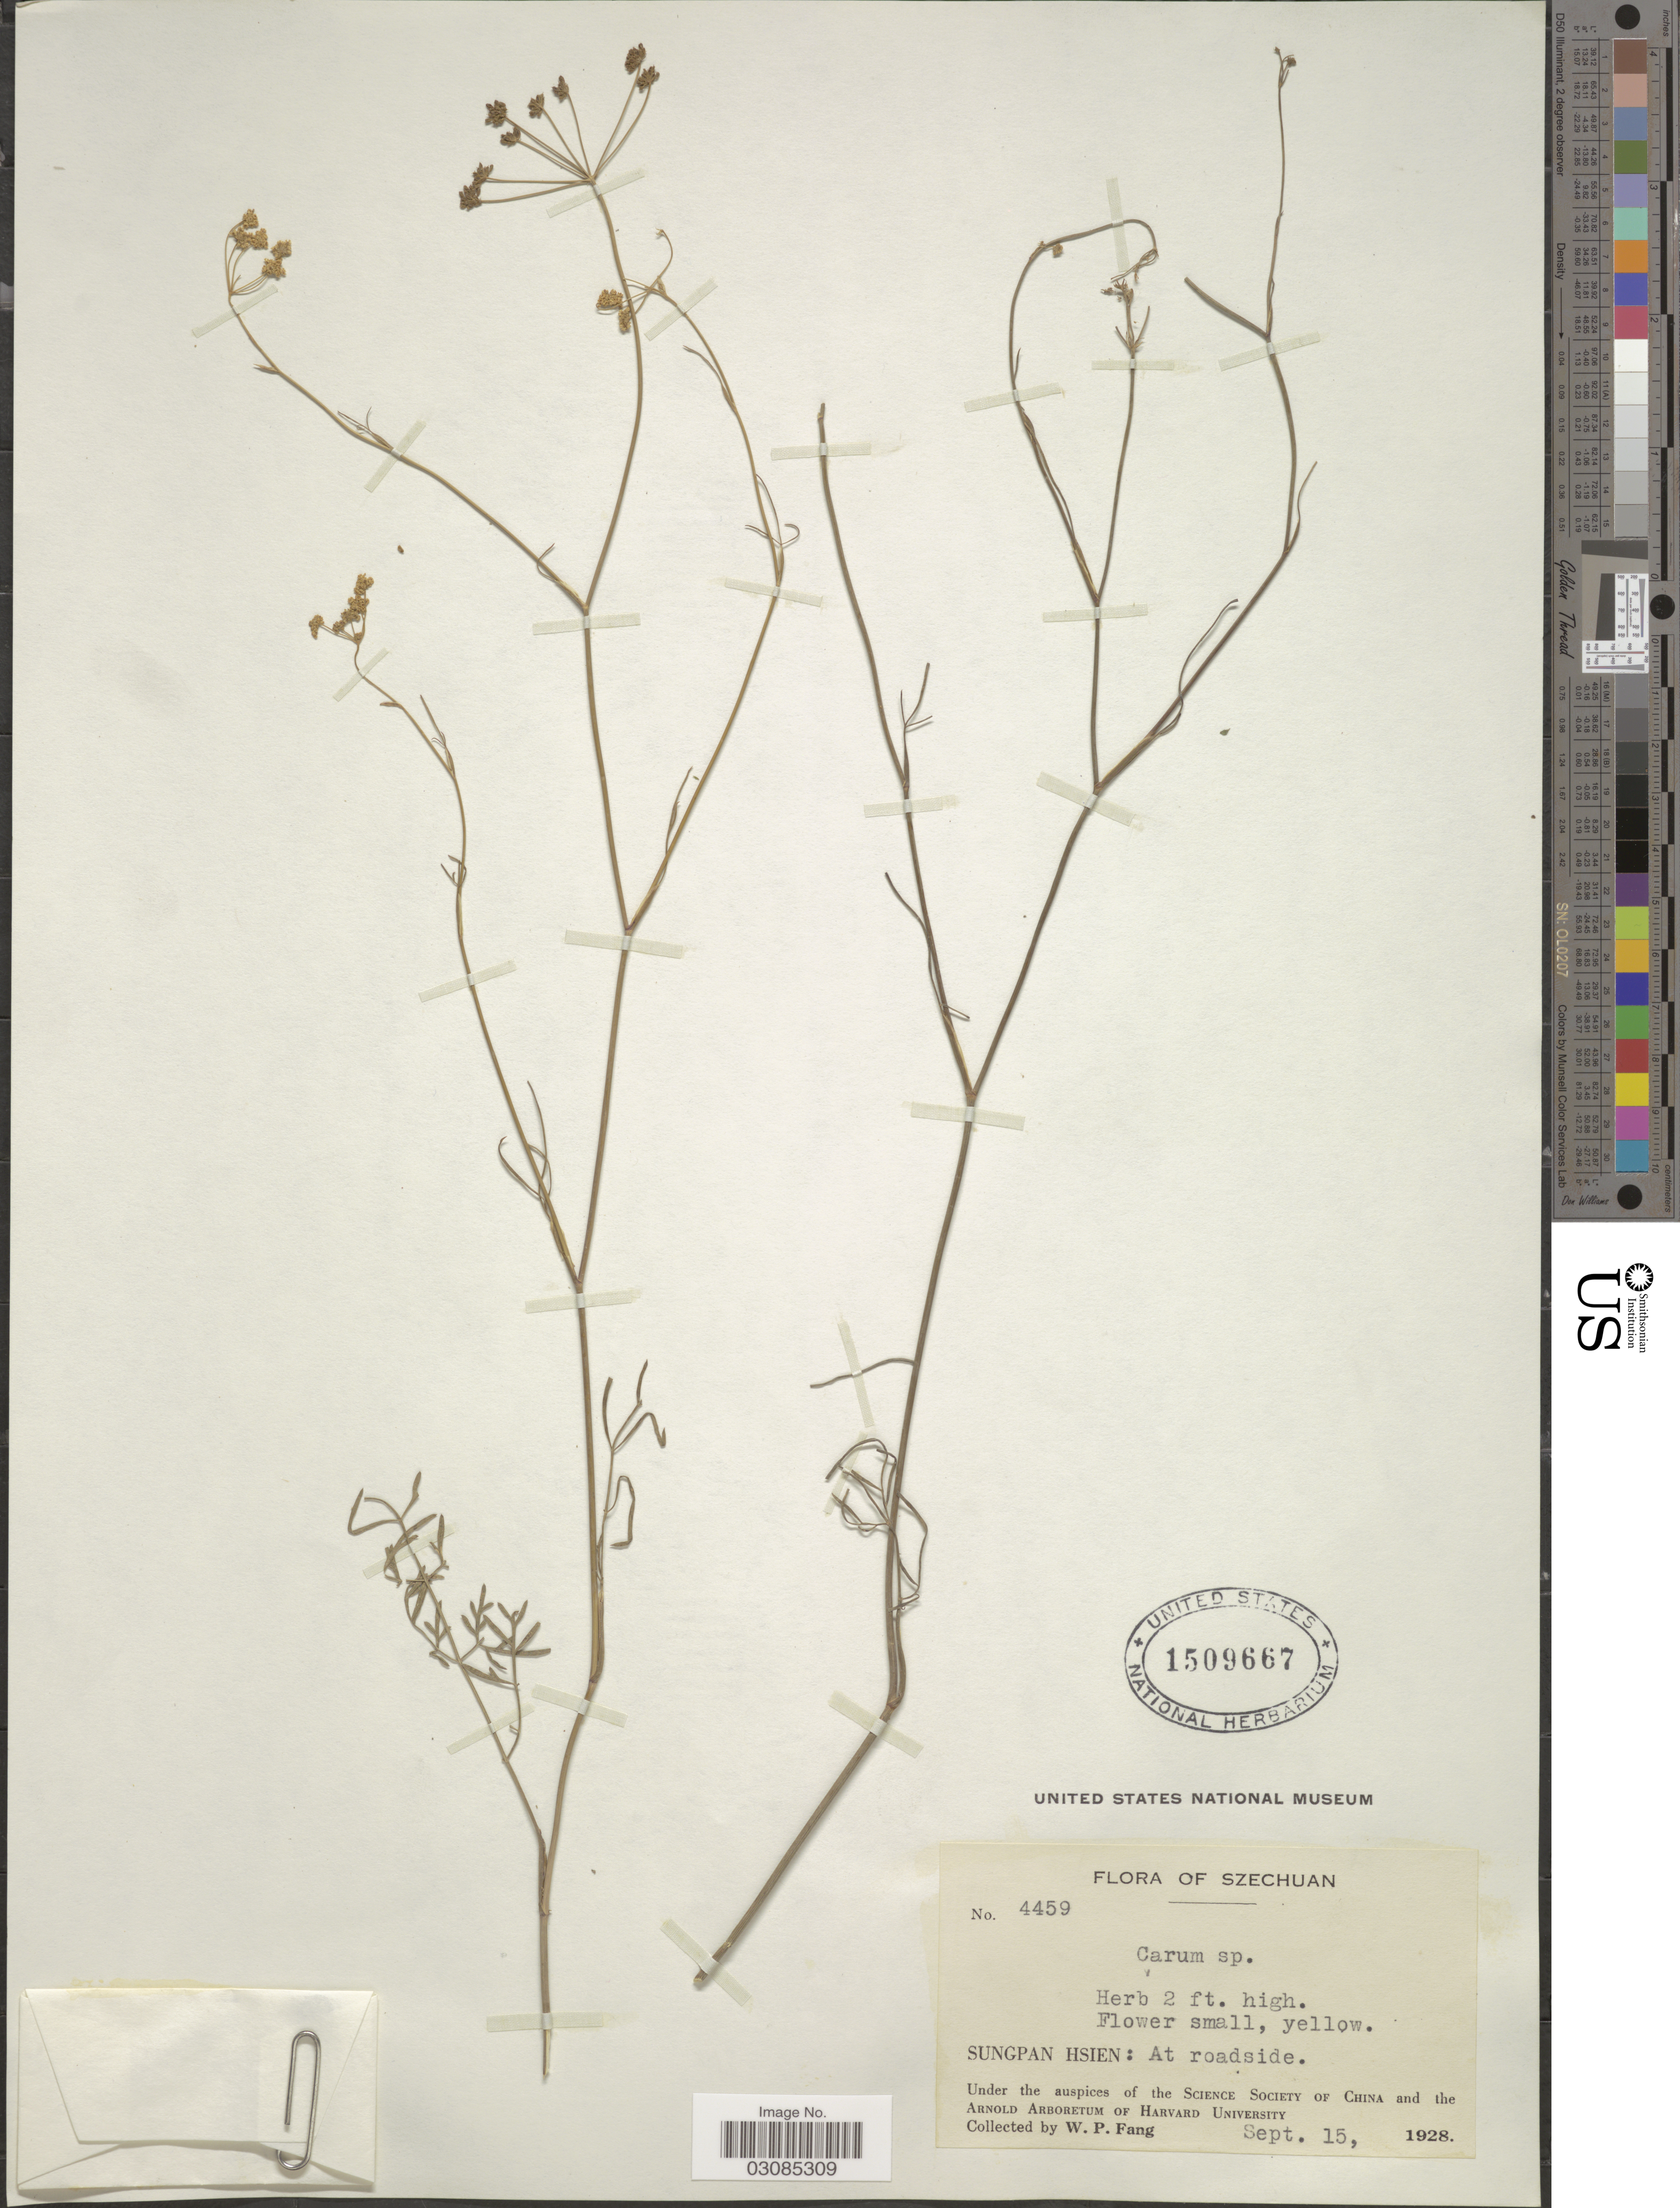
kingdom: Plantae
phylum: Tracheophyta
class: Magnoliopsida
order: Apiales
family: Apiaceae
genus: Carum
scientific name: Carum sp.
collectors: W. P. Fang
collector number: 4459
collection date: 1928-09-15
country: China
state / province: Sichuan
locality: Szechuan. Sungpan Hsien: At roadside.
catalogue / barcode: US 1509667